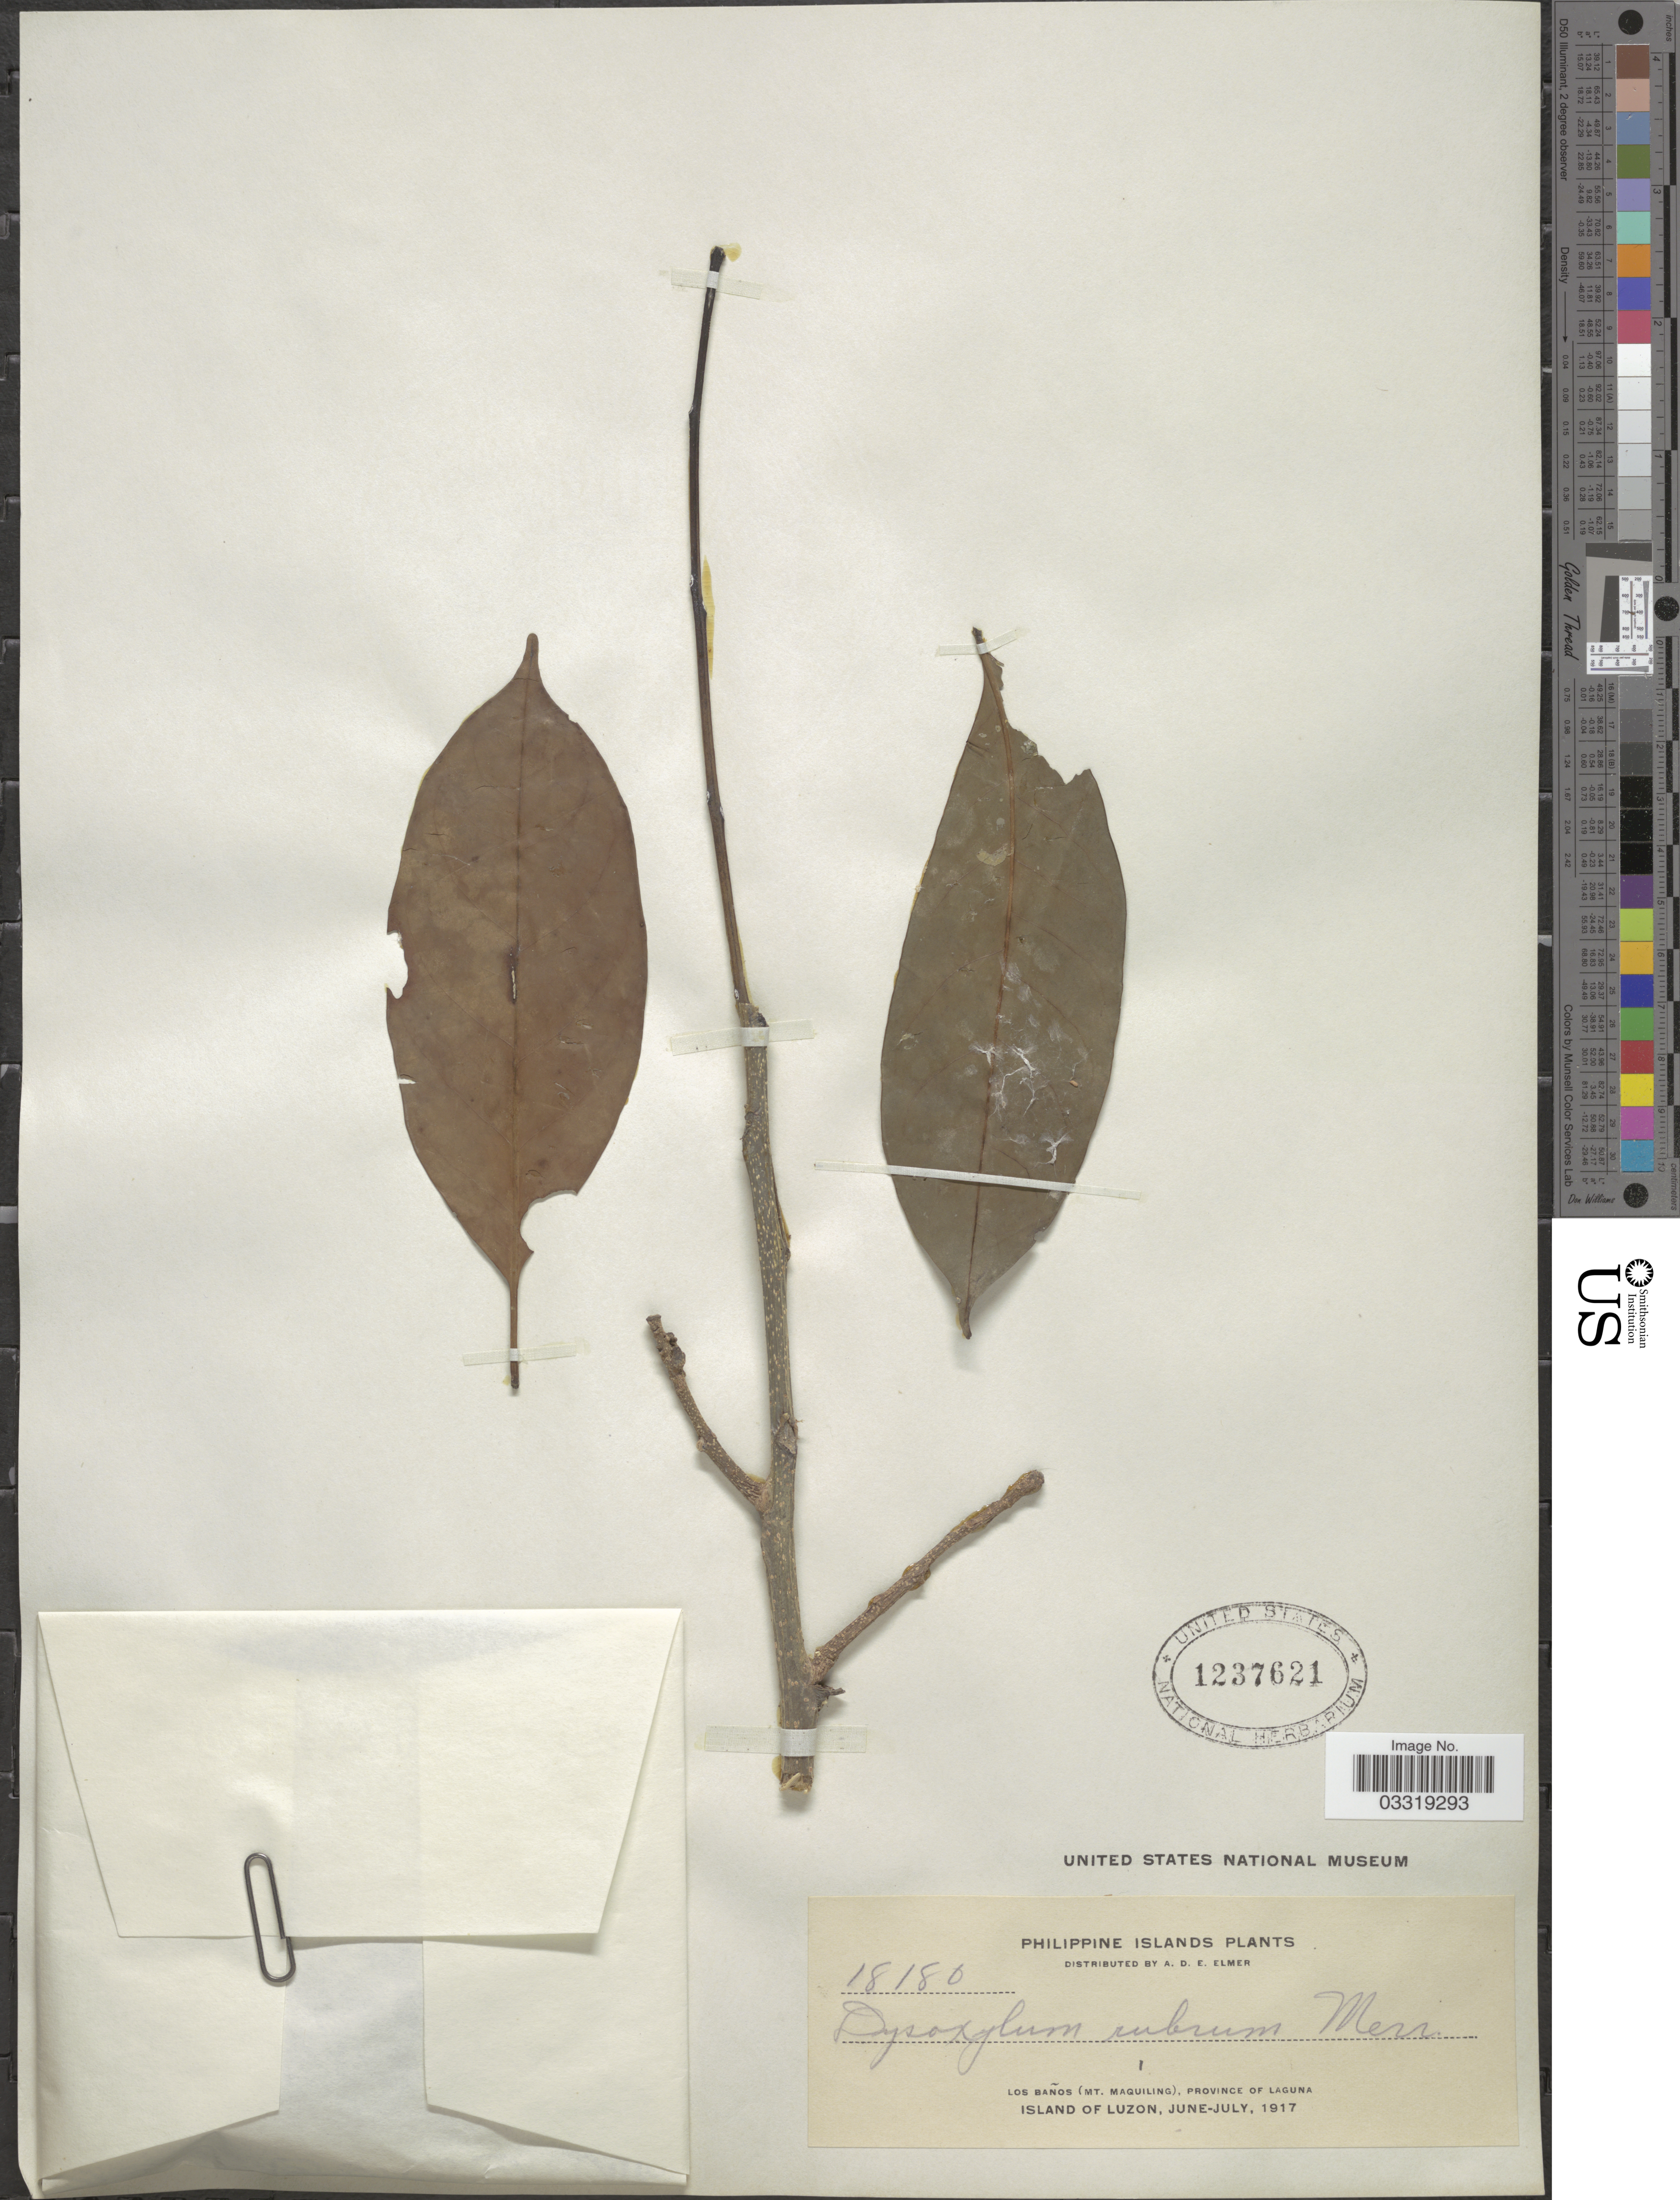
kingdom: Plantae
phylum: Tracheophyta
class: Magnoliopsida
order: Sapindales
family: Meliaceae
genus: Goniocheton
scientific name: Goniocheton arborescens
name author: Blume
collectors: A. D. E. Elmer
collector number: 18180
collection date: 1917-06/1917-07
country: Philippines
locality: Los Baños (Mt. Maquiling), Province of Laguna. Island of Luzon.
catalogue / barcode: US 1237621